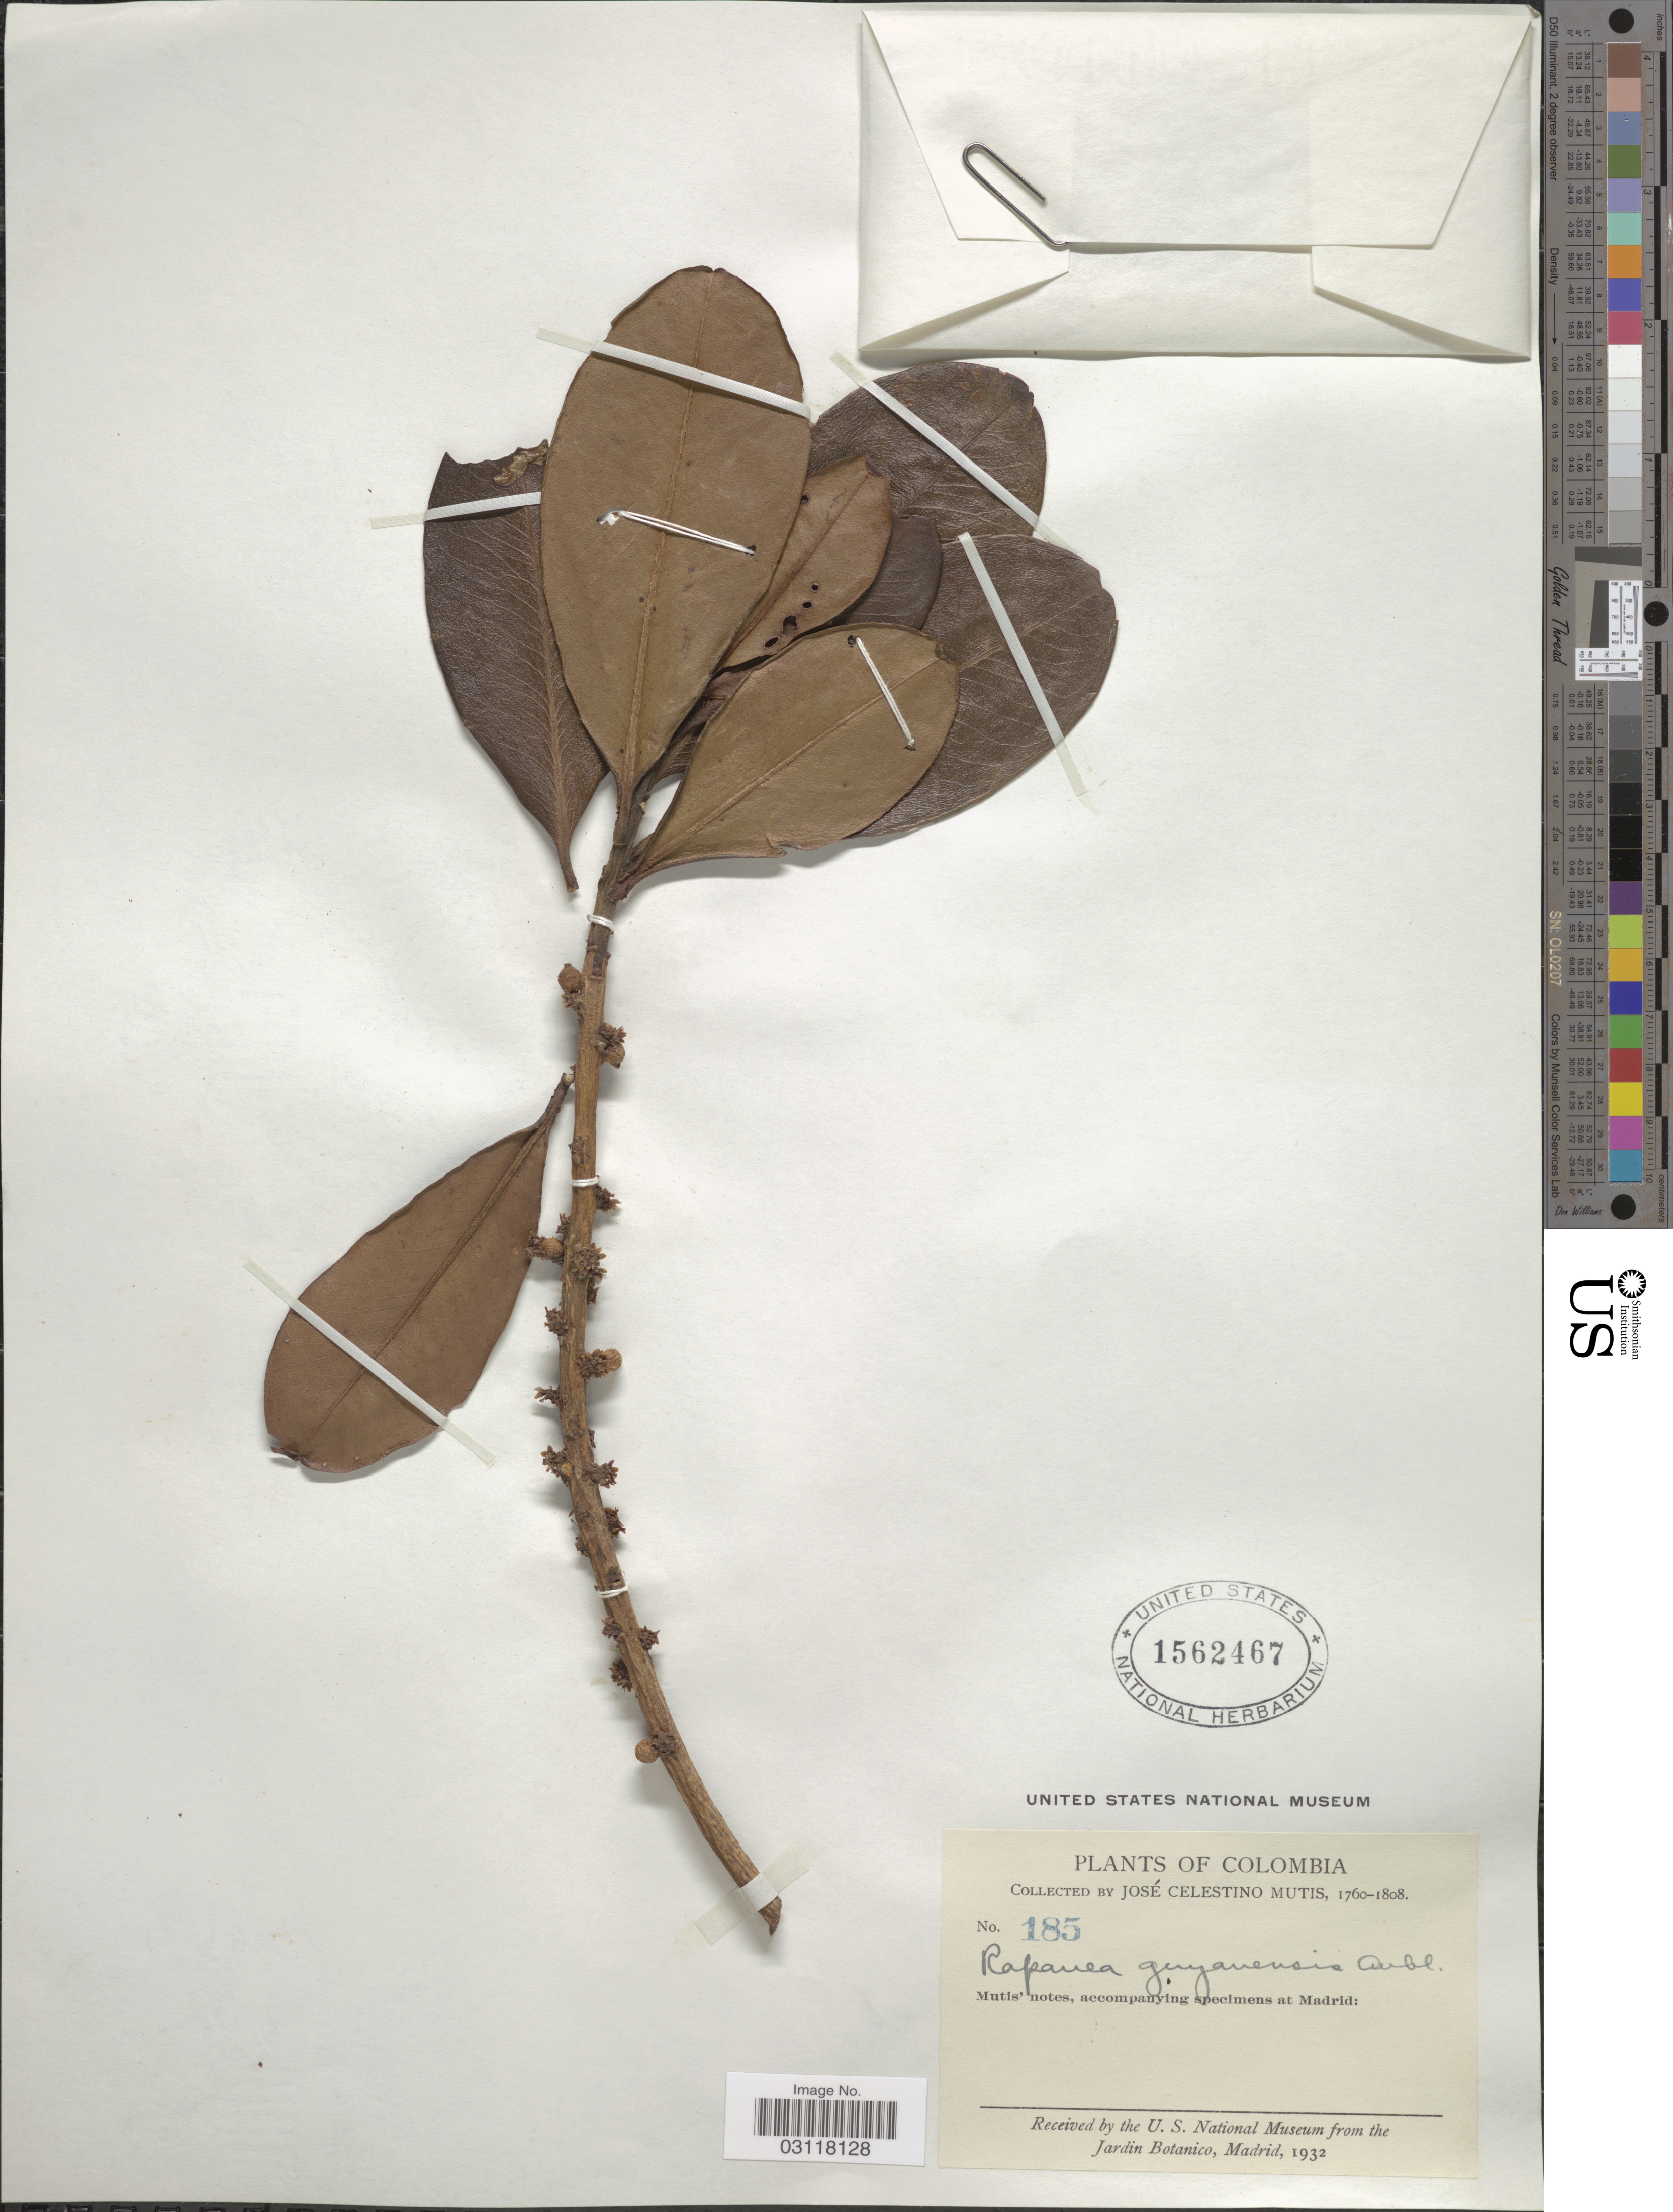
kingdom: Plantae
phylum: Tracheophyta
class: Magnoliopsida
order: Ericales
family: Primulaceae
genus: Rapanea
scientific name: Rapanea guianensis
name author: Aubl.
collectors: J. C. B. Mutis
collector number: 185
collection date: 1760/1808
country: Colombia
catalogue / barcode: US 1562467